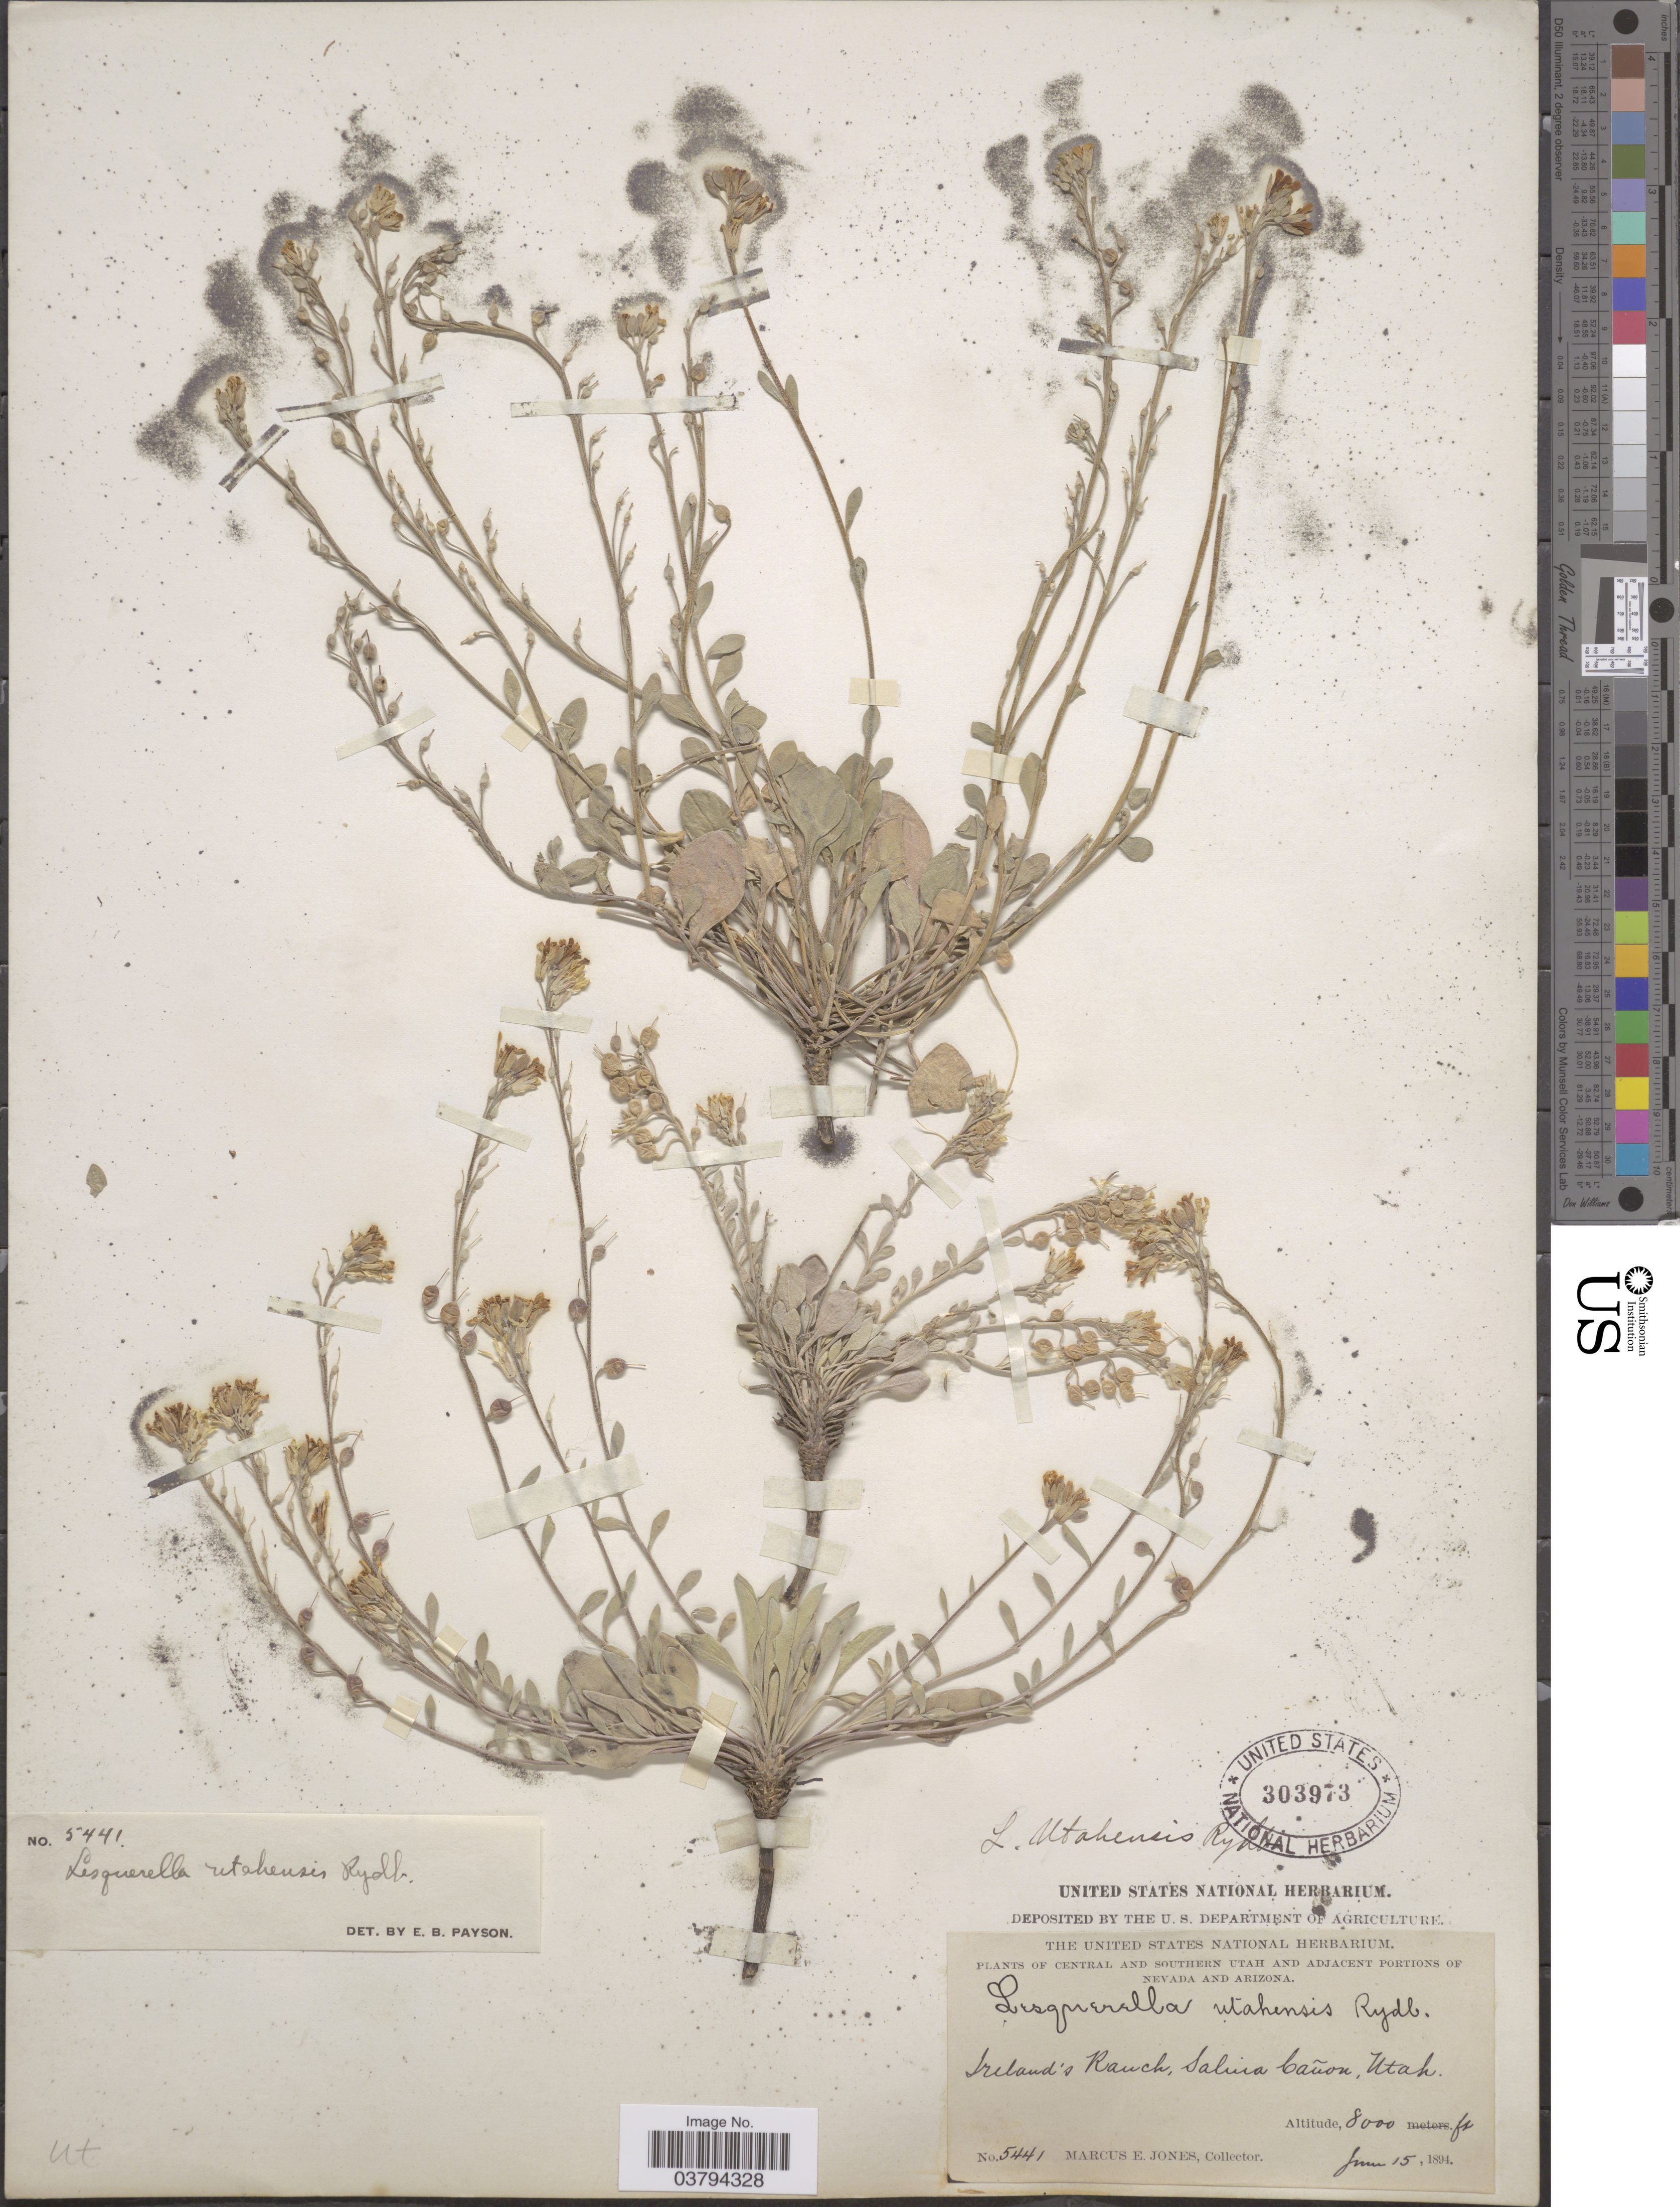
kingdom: Plantae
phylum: Tracheophyta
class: Magnoliopsida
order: Brassicales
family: Brassicaceae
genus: Lesquerella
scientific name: Lesquerella utahensis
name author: Rydb.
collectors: M. E. Jones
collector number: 5441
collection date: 1894-06-15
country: United States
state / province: Utah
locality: Central and Southern Utah. Ireland's Ranch, Salina Cañon.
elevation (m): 2438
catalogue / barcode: US 303973